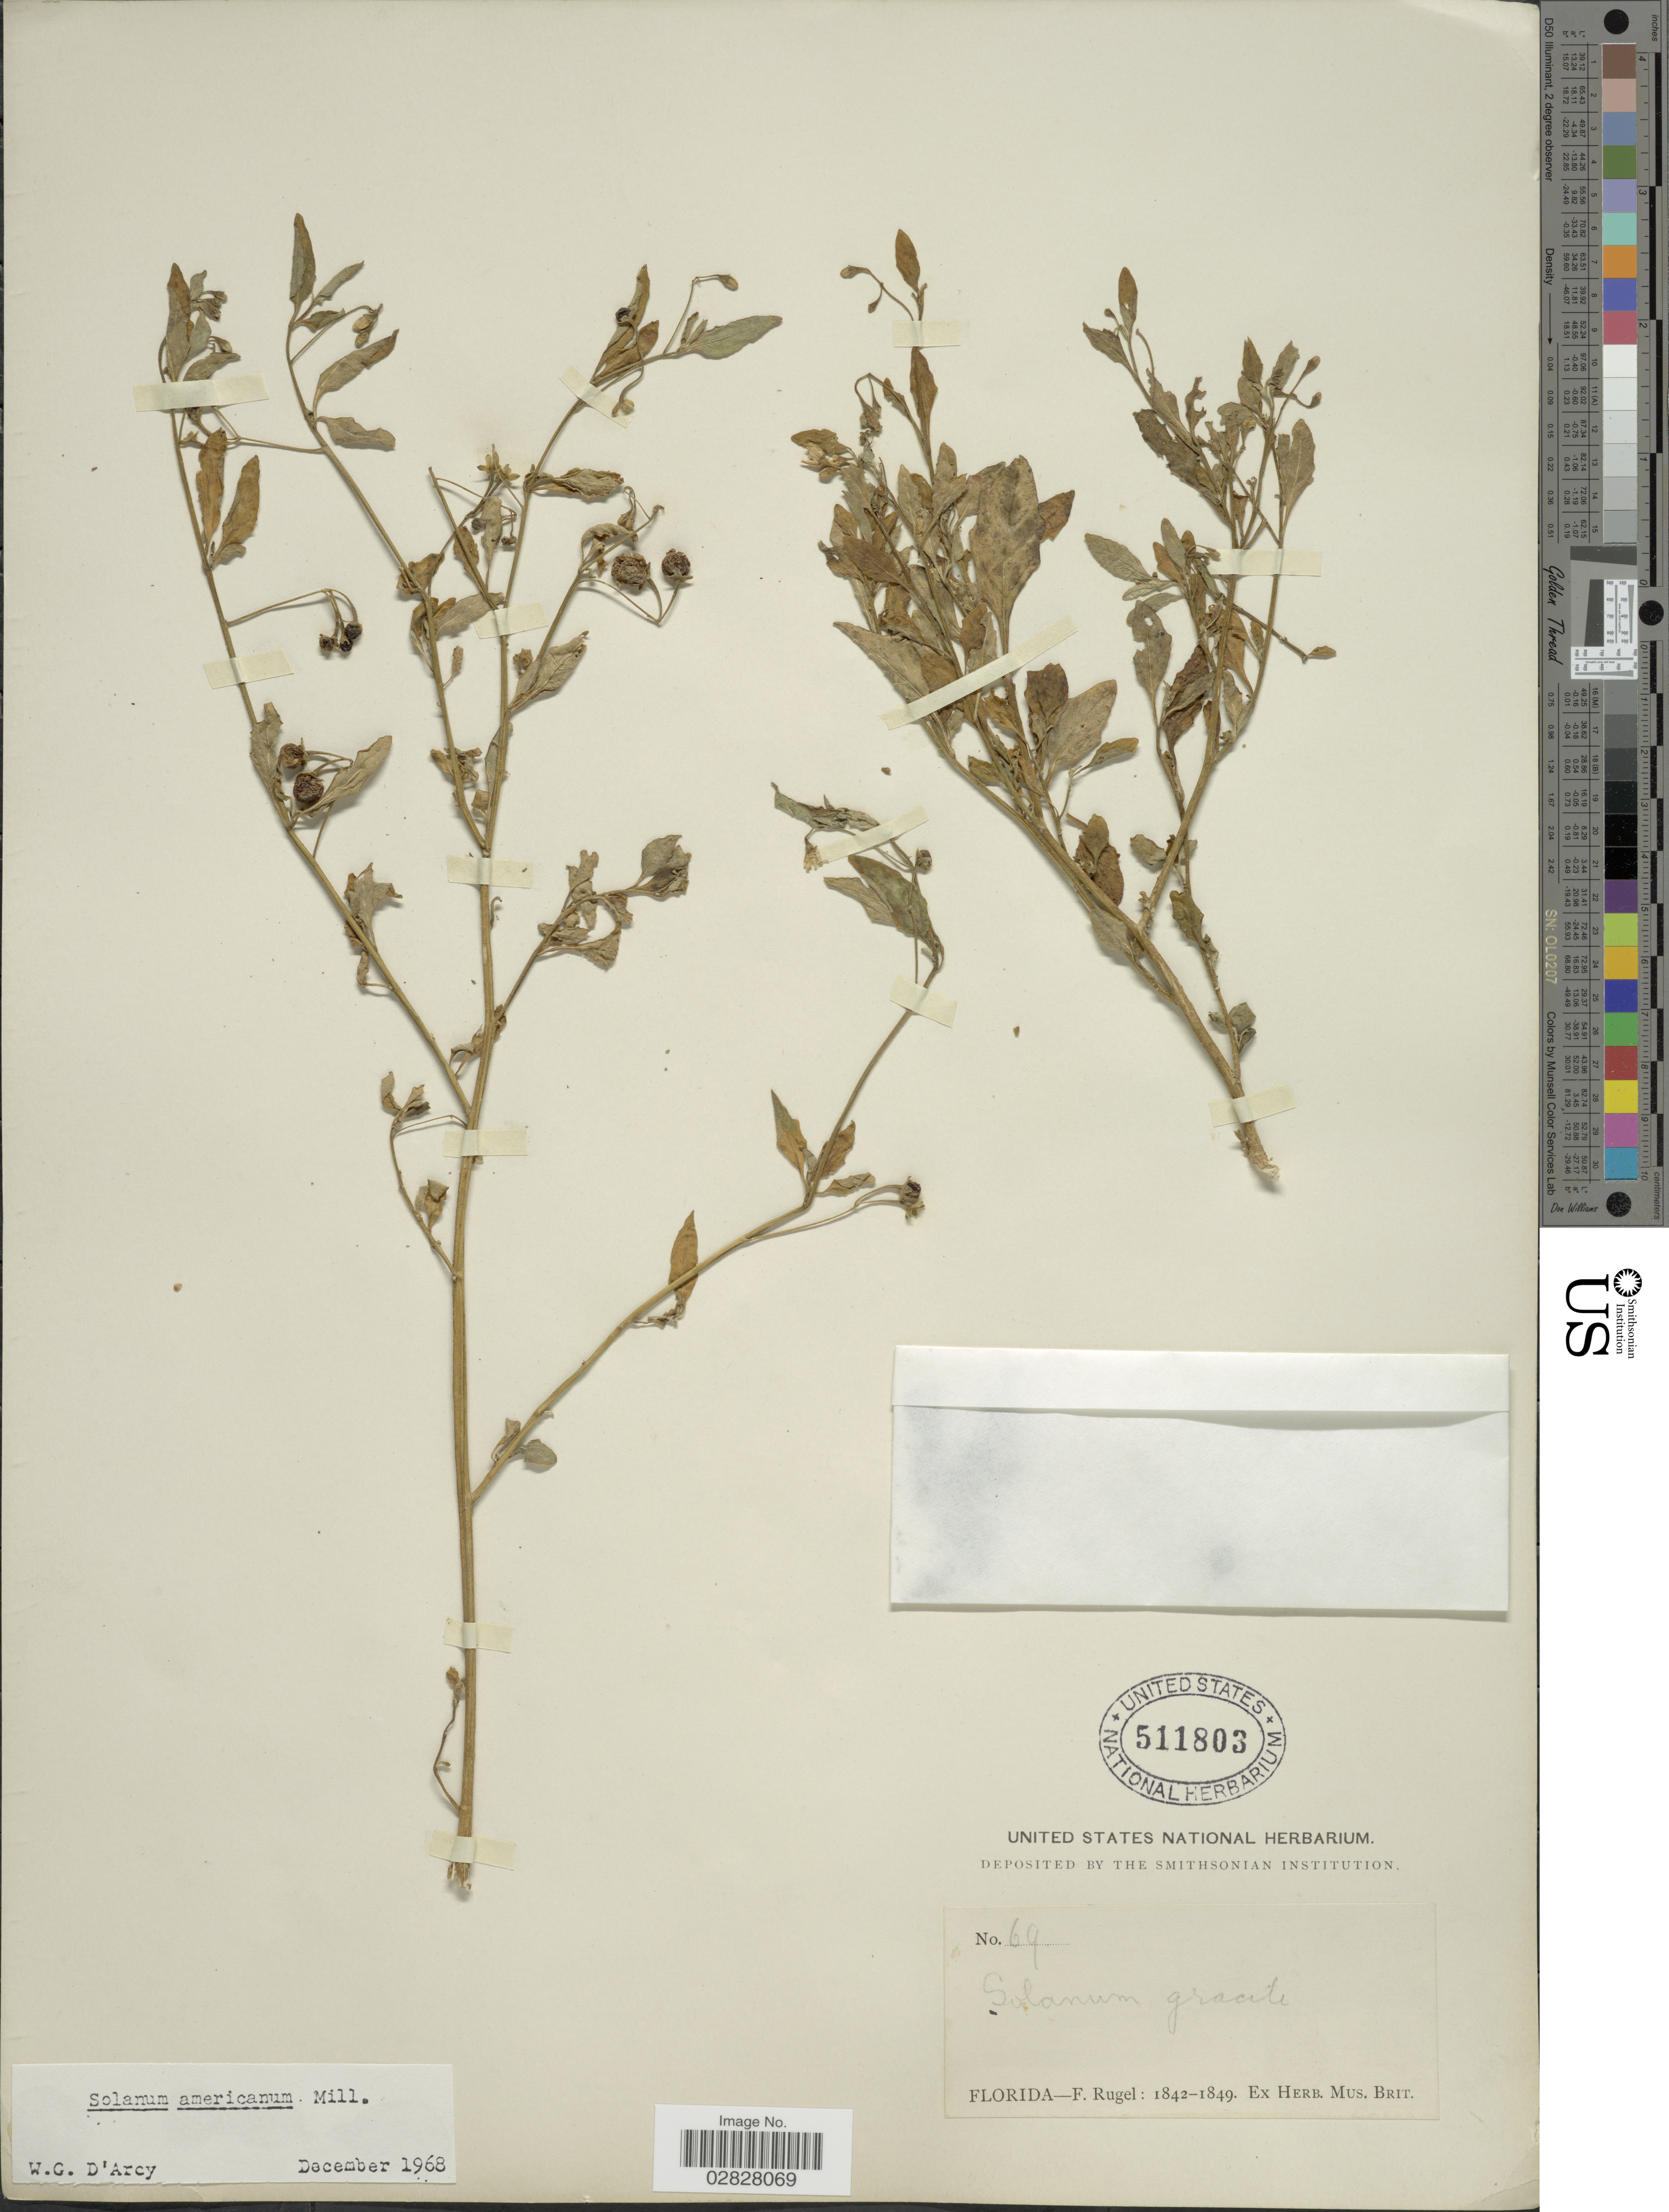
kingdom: Plantae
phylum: Tracheophyta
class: Magnoliopsida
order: Solanales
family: Solanaceae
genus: Solanum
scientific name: Solanum americanum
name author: Mill.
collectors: F. Rugel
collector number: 69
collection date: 1942/1949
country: United States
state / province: Florida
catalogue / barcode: US 511803